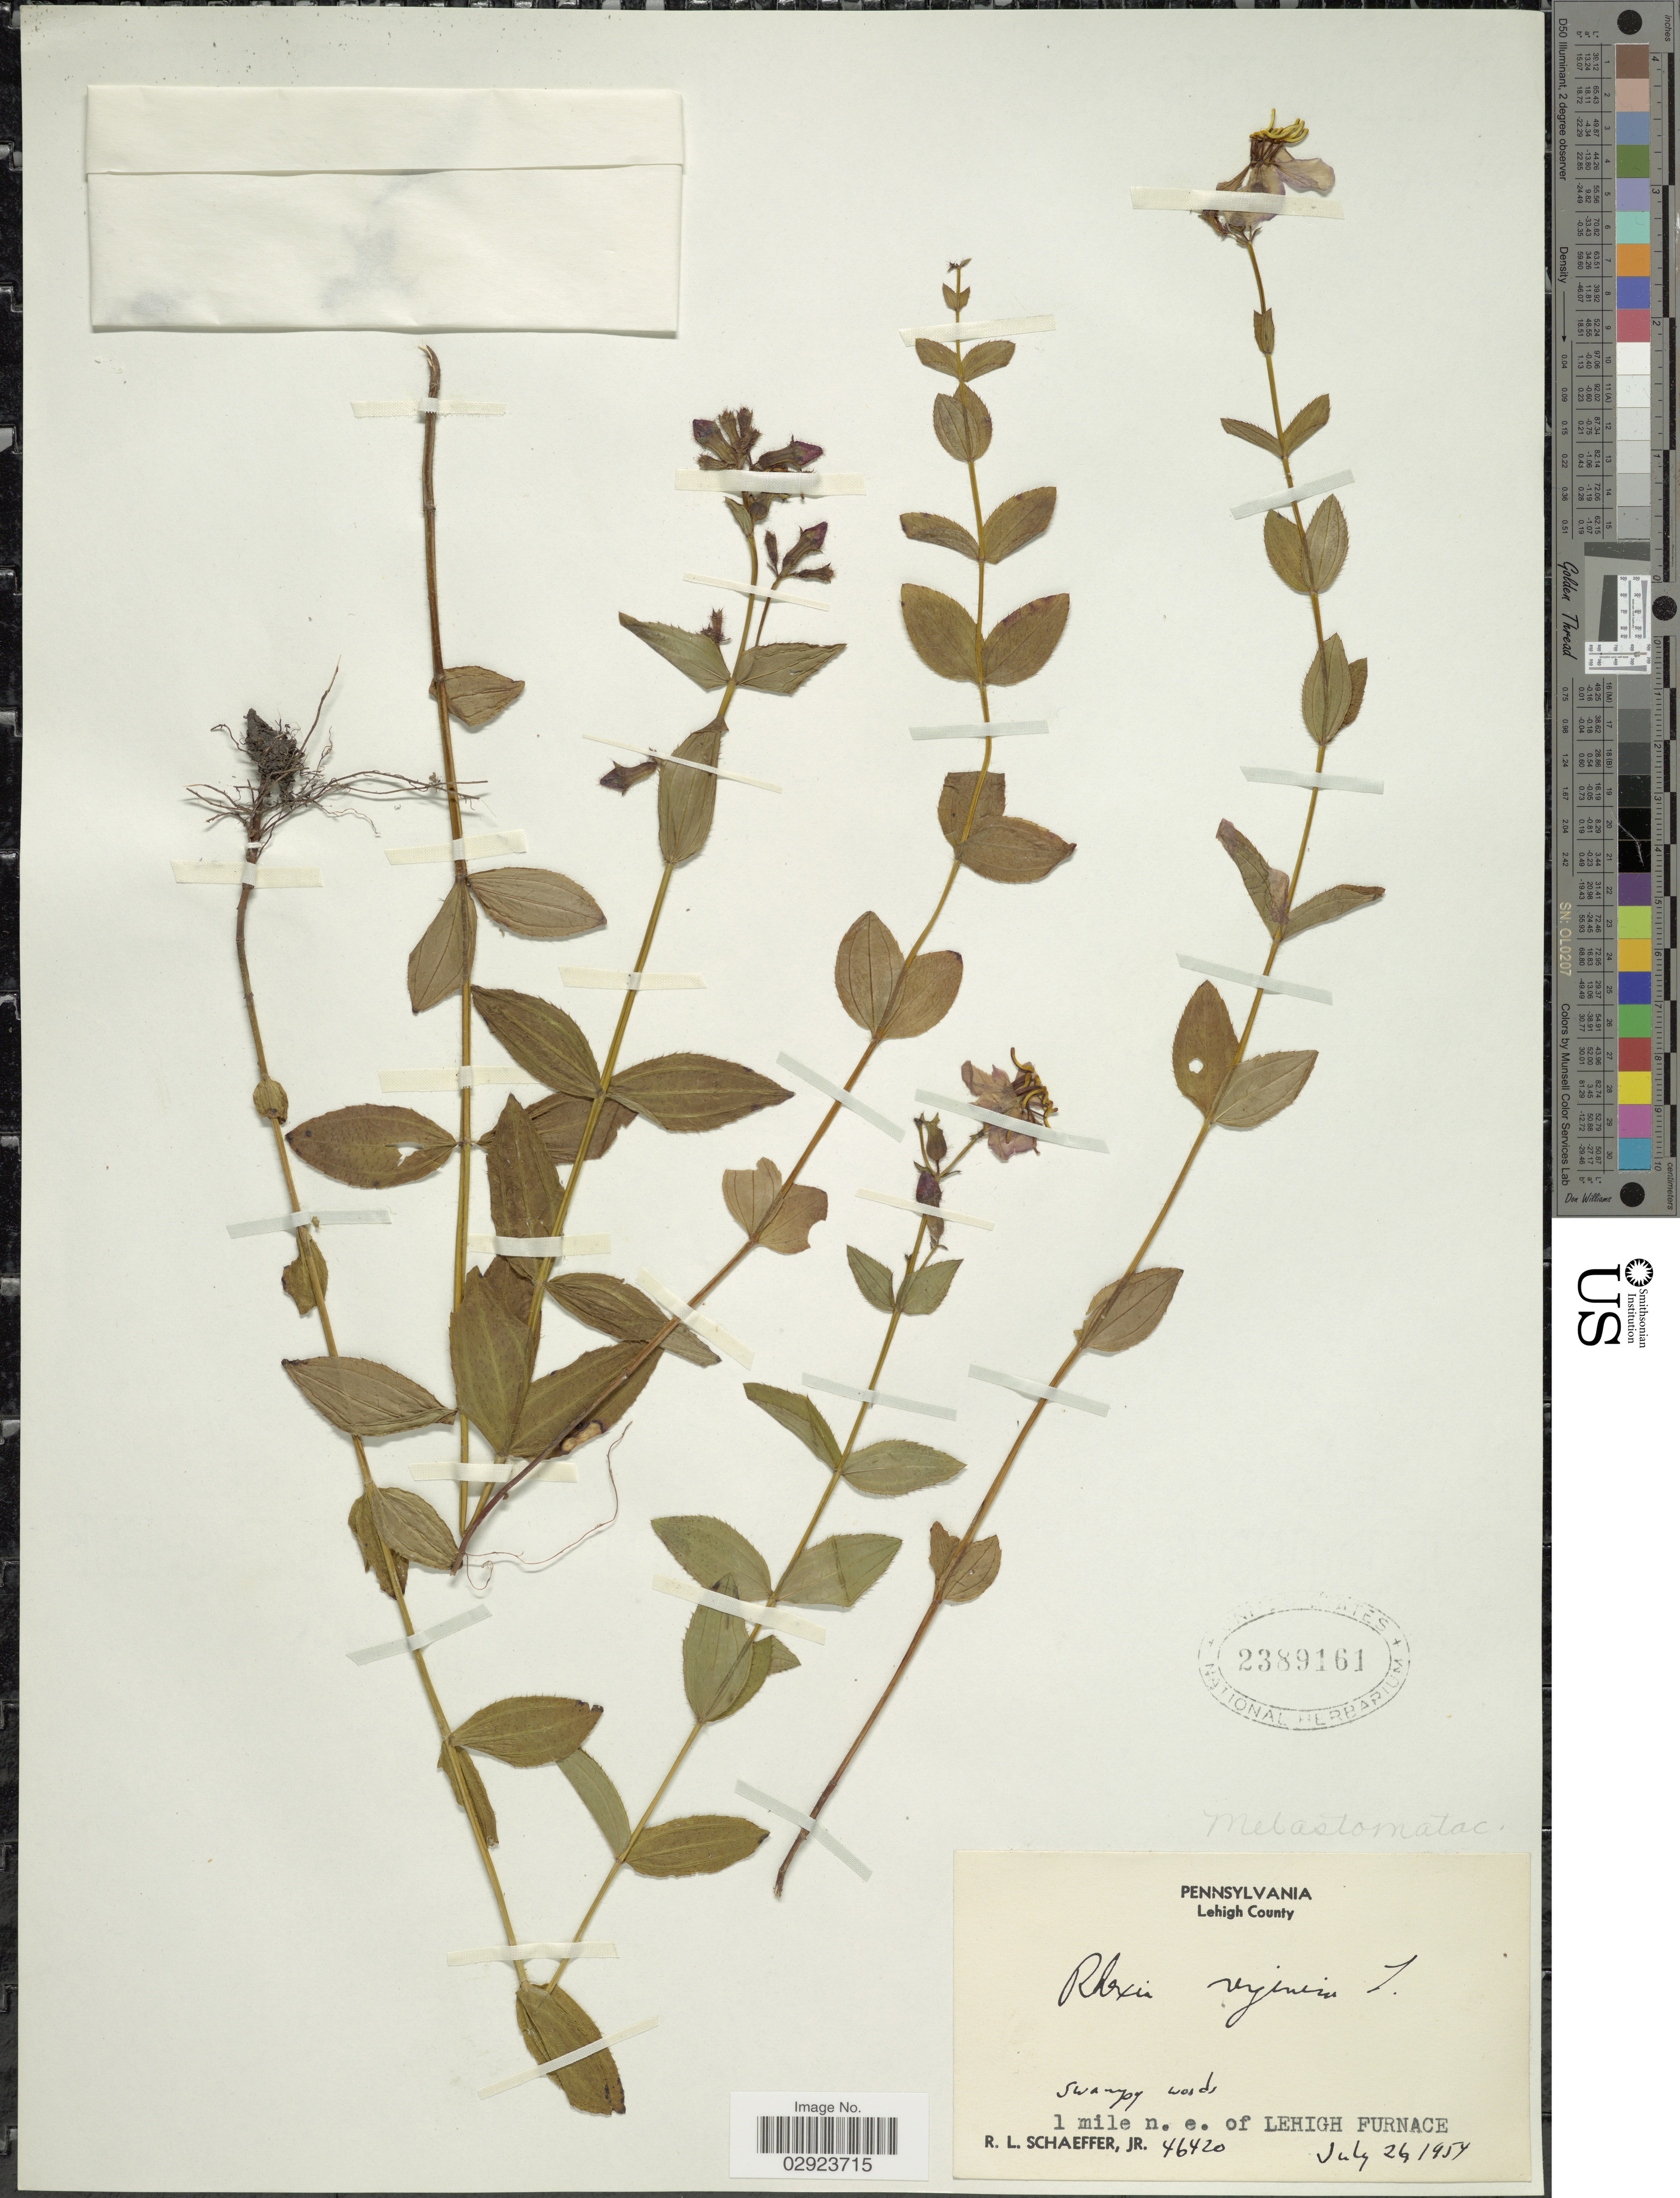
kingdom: Plantae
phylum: Tracheophyta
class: Magnoliopsida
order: Myrtales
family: Melastomataceae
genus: Rhexia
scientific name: Rhexia virginica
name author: L.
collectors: R. L. Schaeffer Jr.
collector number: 46420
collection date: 1954-07-24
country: United States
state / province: Pennsylvania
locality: Lehigh County. 1 mile n. e. of Lehigh Furnace.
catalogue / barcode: US 2389161